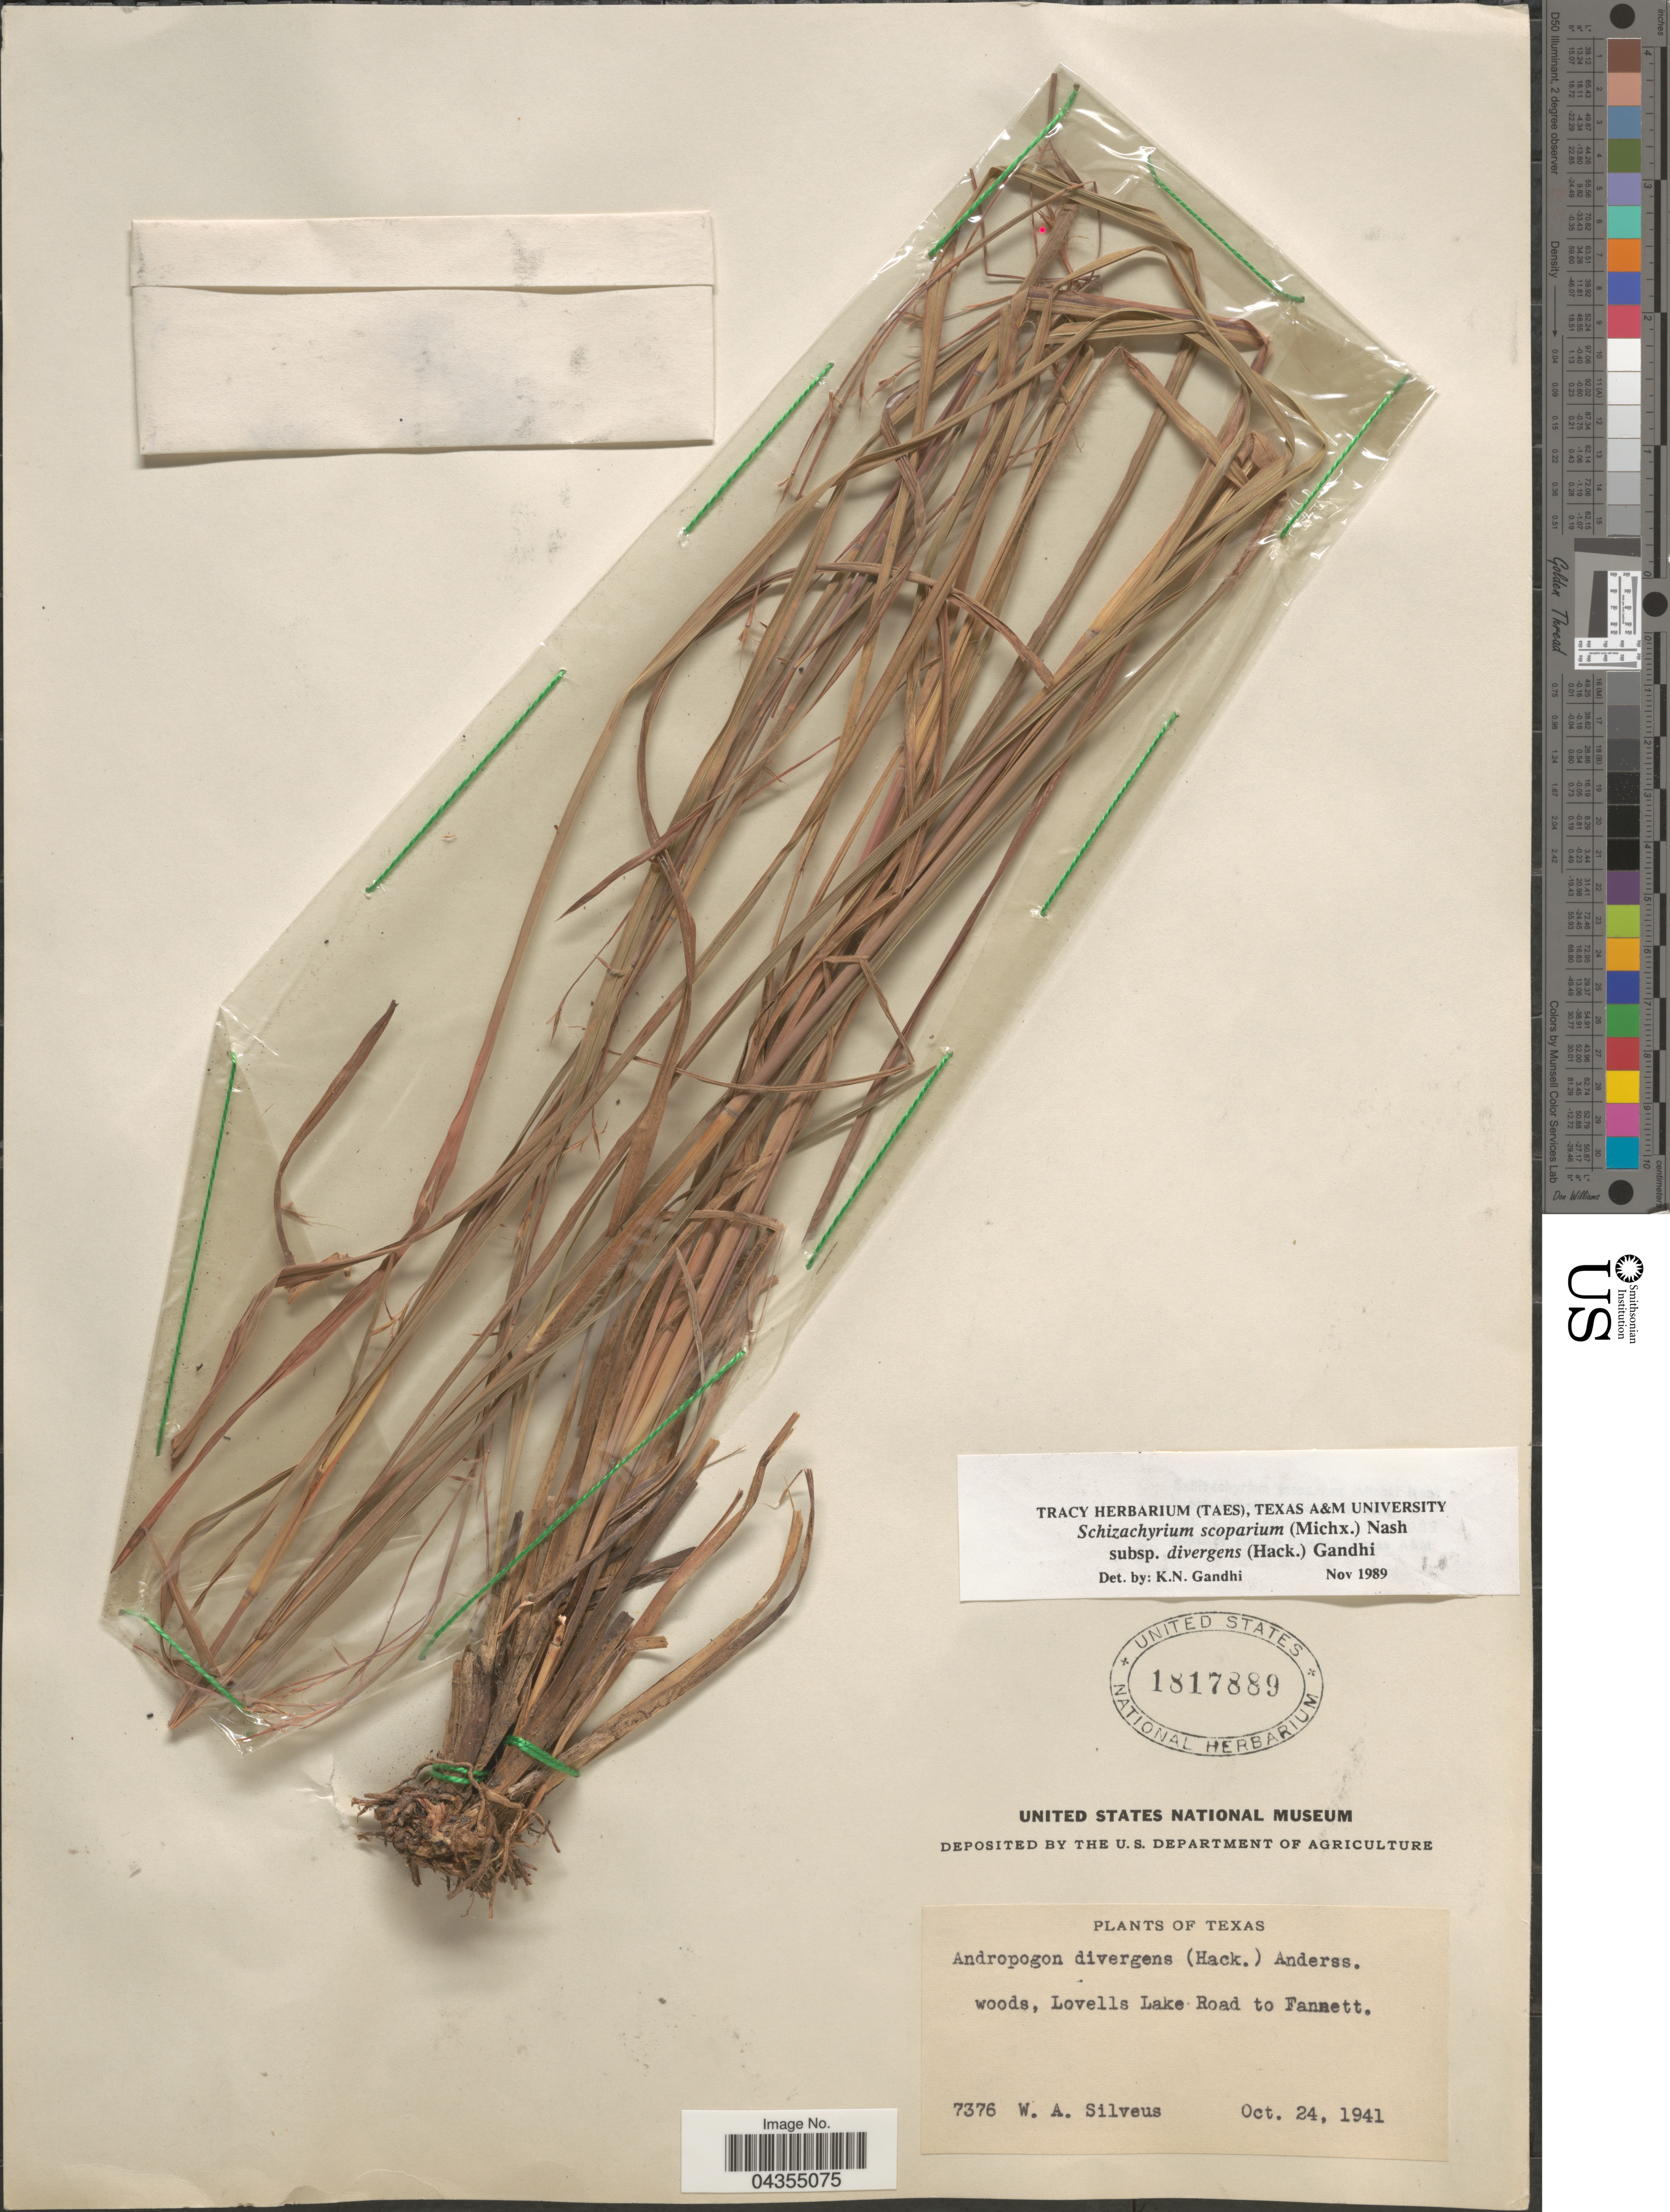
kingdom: Plantae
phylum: Tracheophyta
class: Liliopsida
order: Poales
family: Poaceae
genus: Schizachyrium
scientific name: Schizachyrium scoparium var. divergens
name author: (Hack.) Gould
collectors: W. Silveus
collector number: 7376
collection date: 1941-10-24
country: United States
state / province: Texas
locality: Woods, Lovells Lake Road to Fannett.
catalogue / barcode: US 1817889